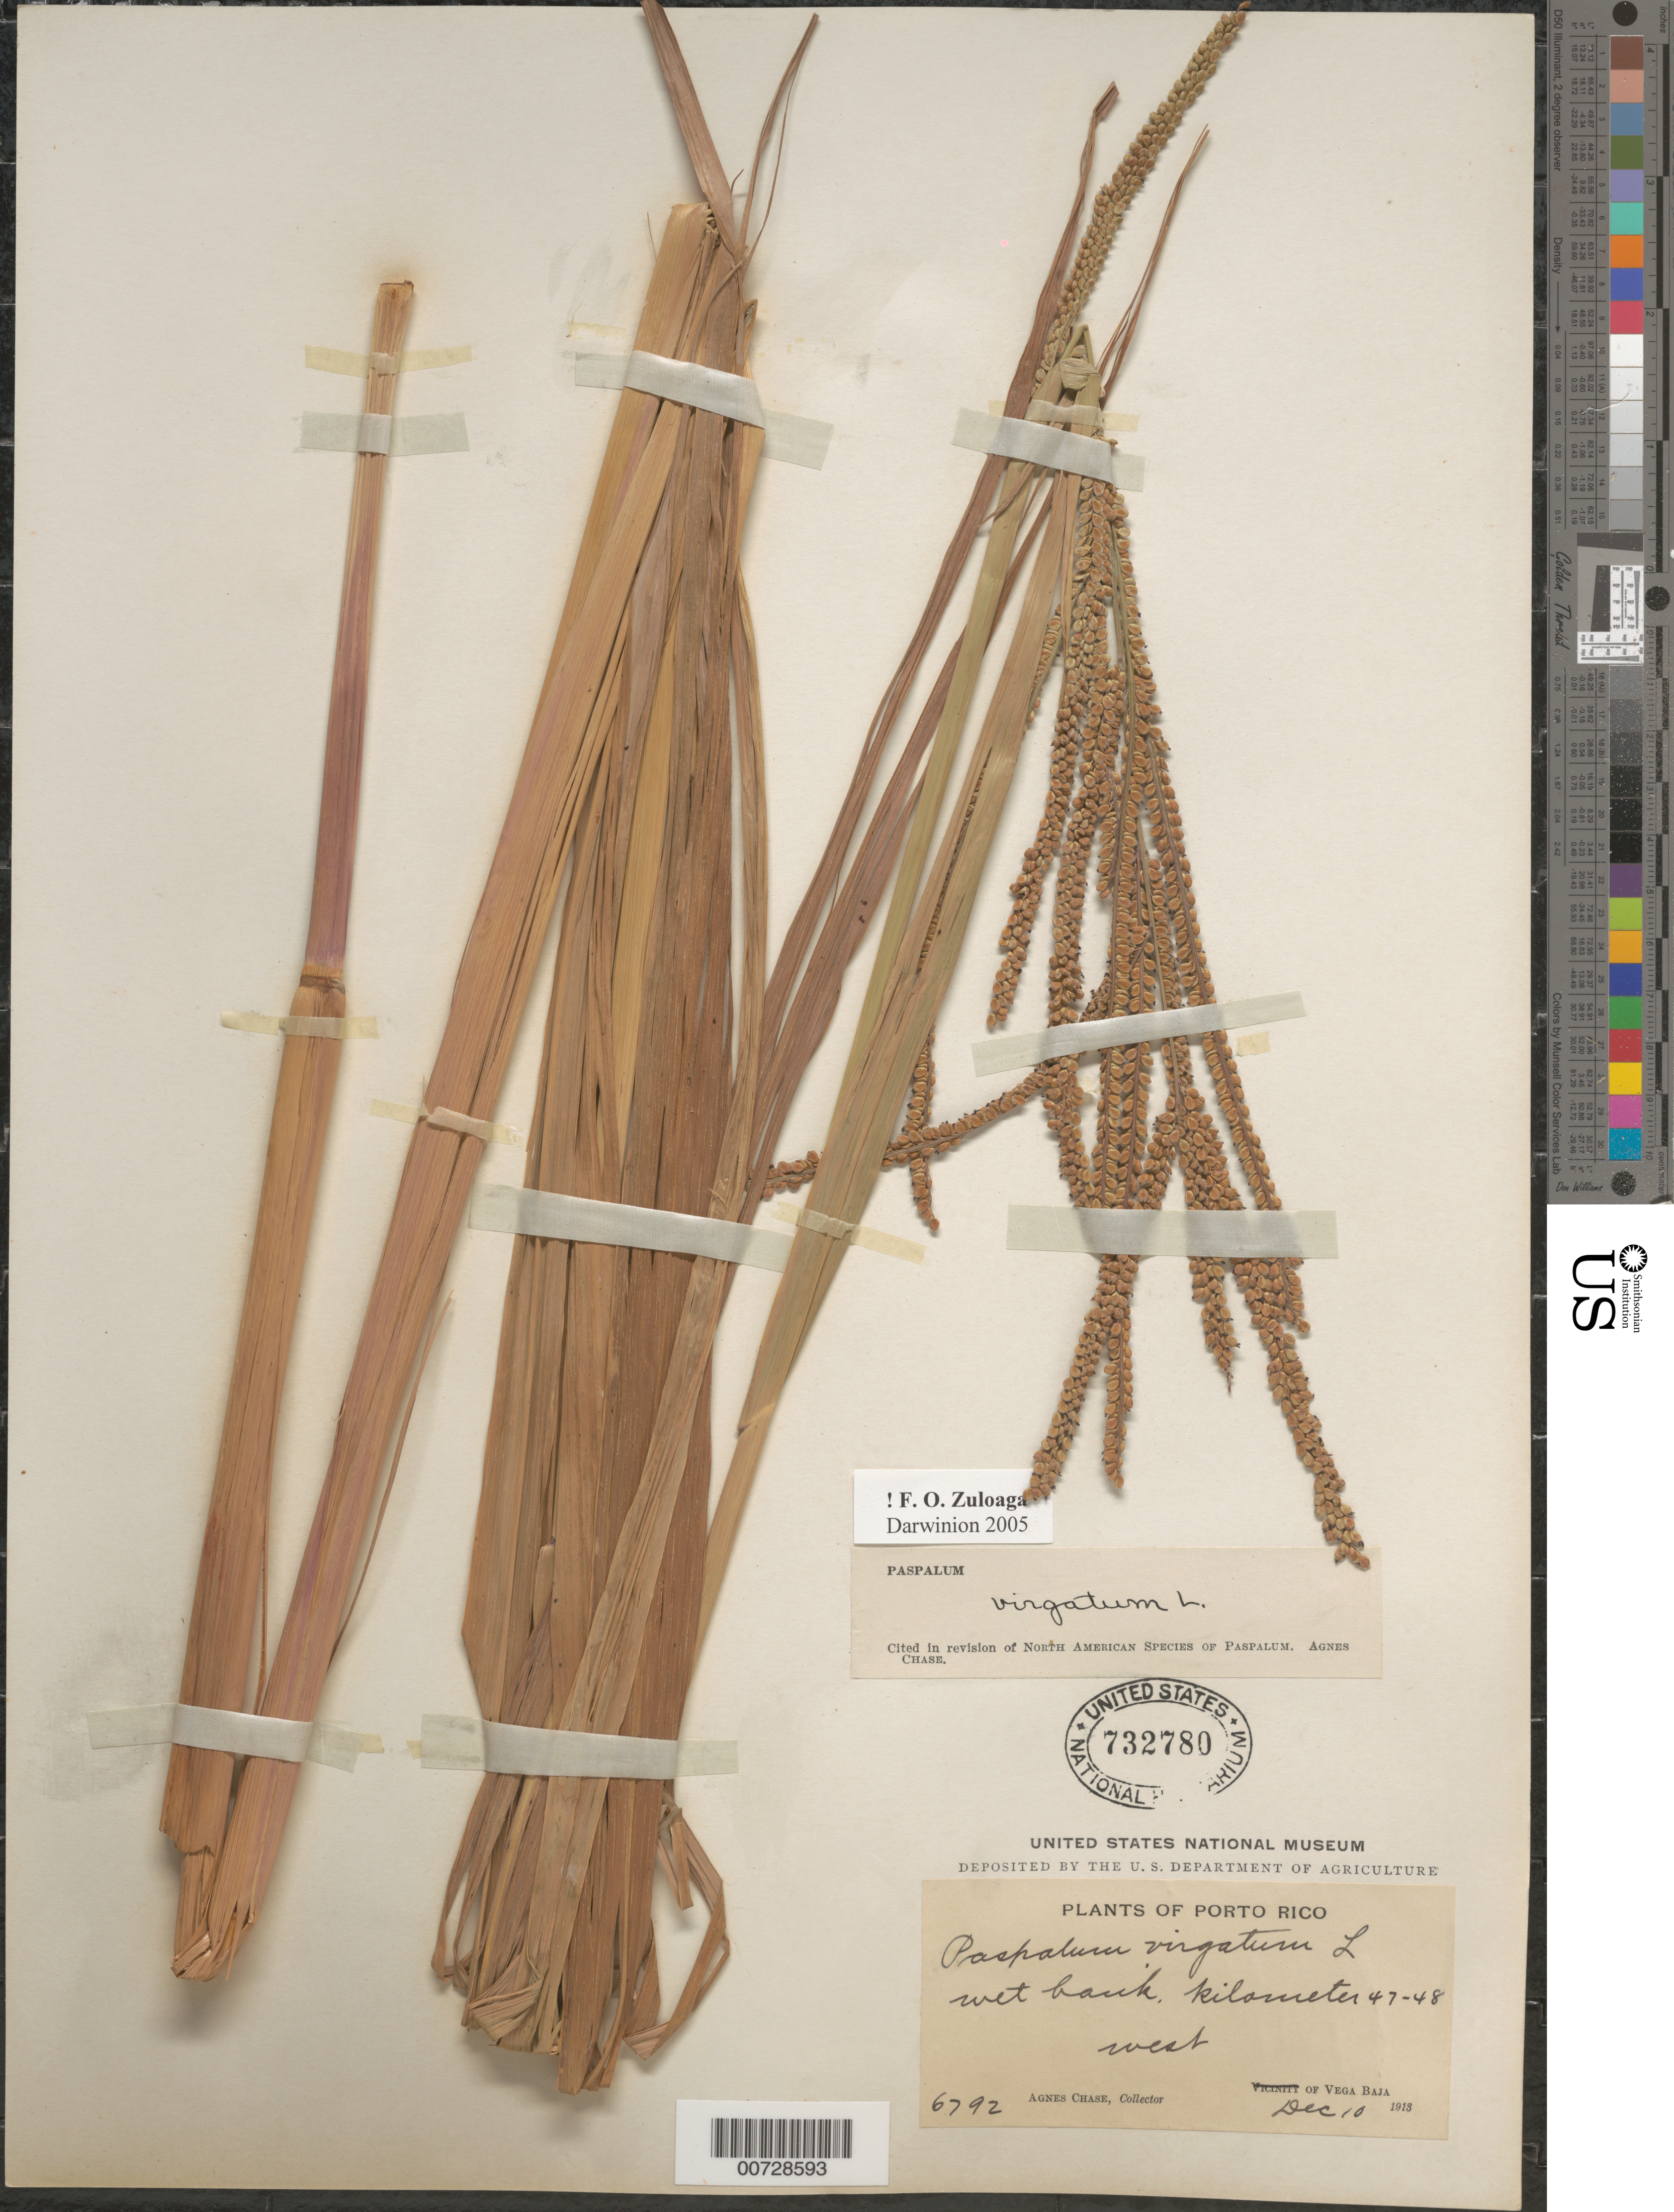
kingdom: Plantae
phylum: Tracheophyta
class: Liliopsida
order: Poales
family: Poaceae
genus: Paspalum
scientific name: Paspalum virgatum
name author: L.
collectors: A. Chase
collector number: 6792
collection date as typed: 10 Dec 1913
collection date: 1913-12-10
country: Puerto Rico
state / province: Vega Baja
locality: Vega Baja, km 47-48 W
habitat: Wet bank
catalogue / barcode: US 732780